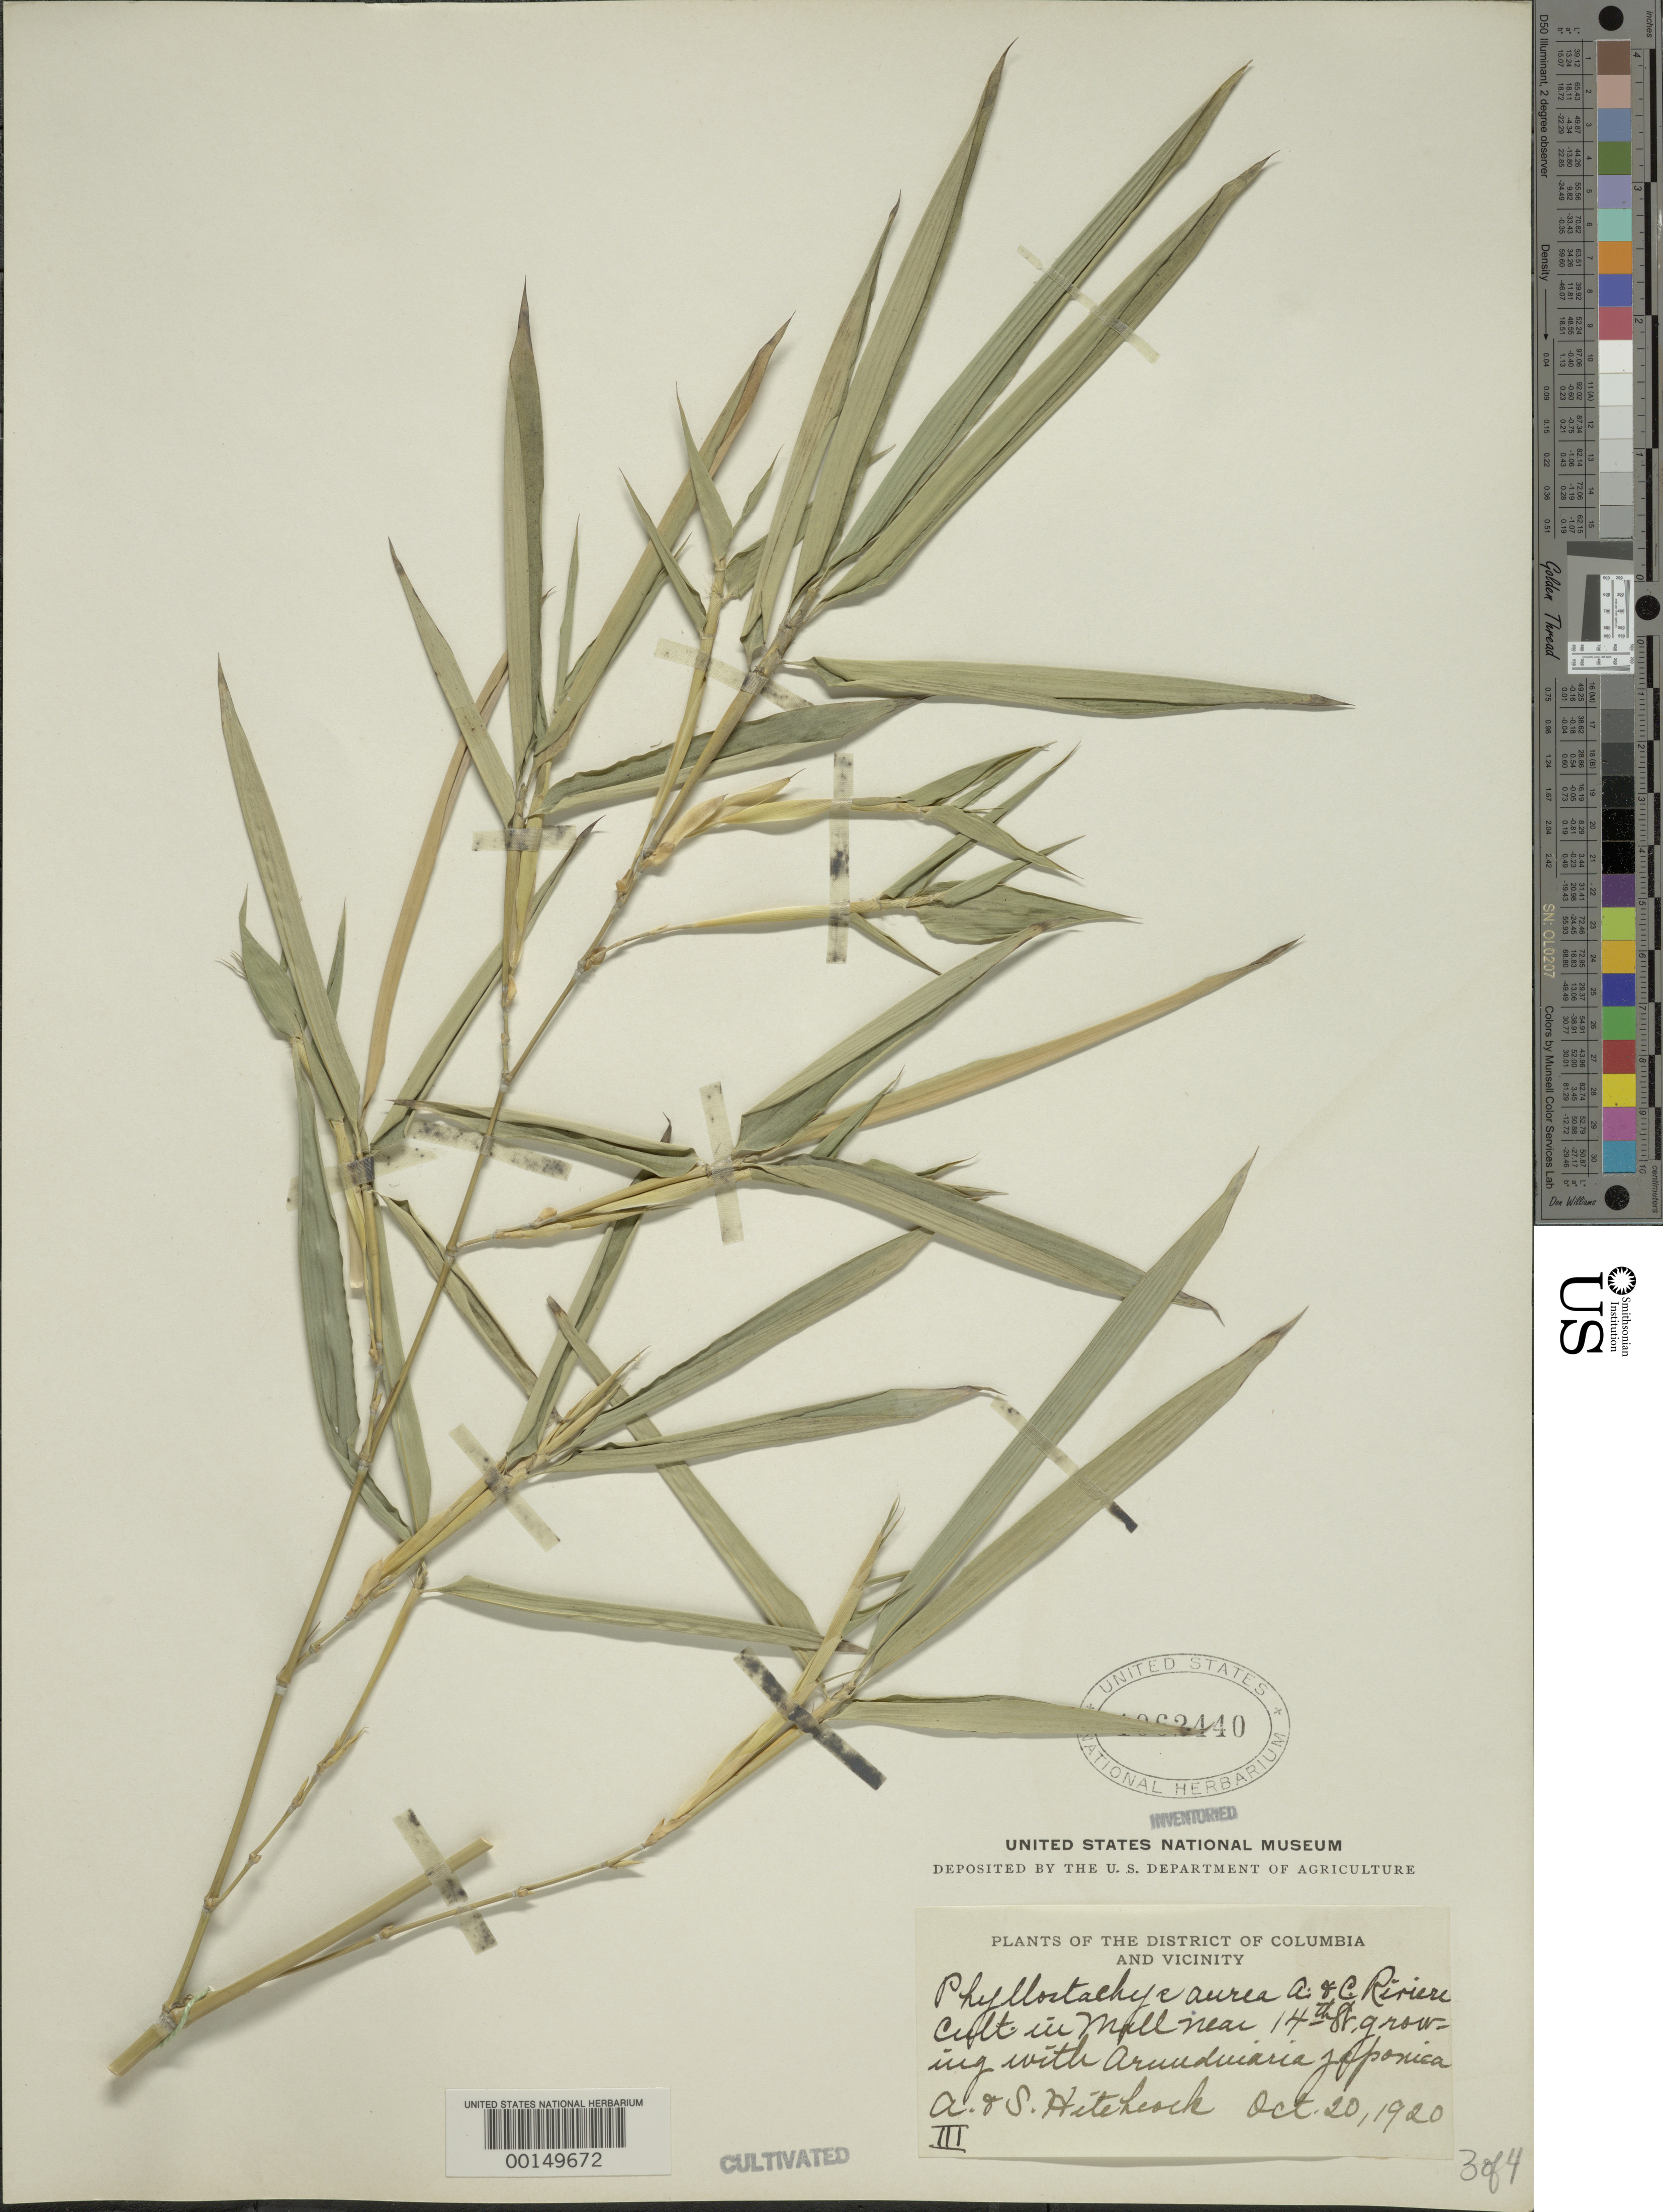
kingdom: Plantae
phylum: Tracheophyta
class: Liliopsida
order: Poales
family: Poaceae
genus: Phyllostachys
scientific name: Phyllostachys aurea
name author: Rivière & C. Rivière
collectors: A. S. Hitchcock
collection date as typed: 26 Oct 1920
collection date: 1920-10-26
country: United States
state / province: District of Columbia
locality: Mall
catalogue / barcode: US 1062440